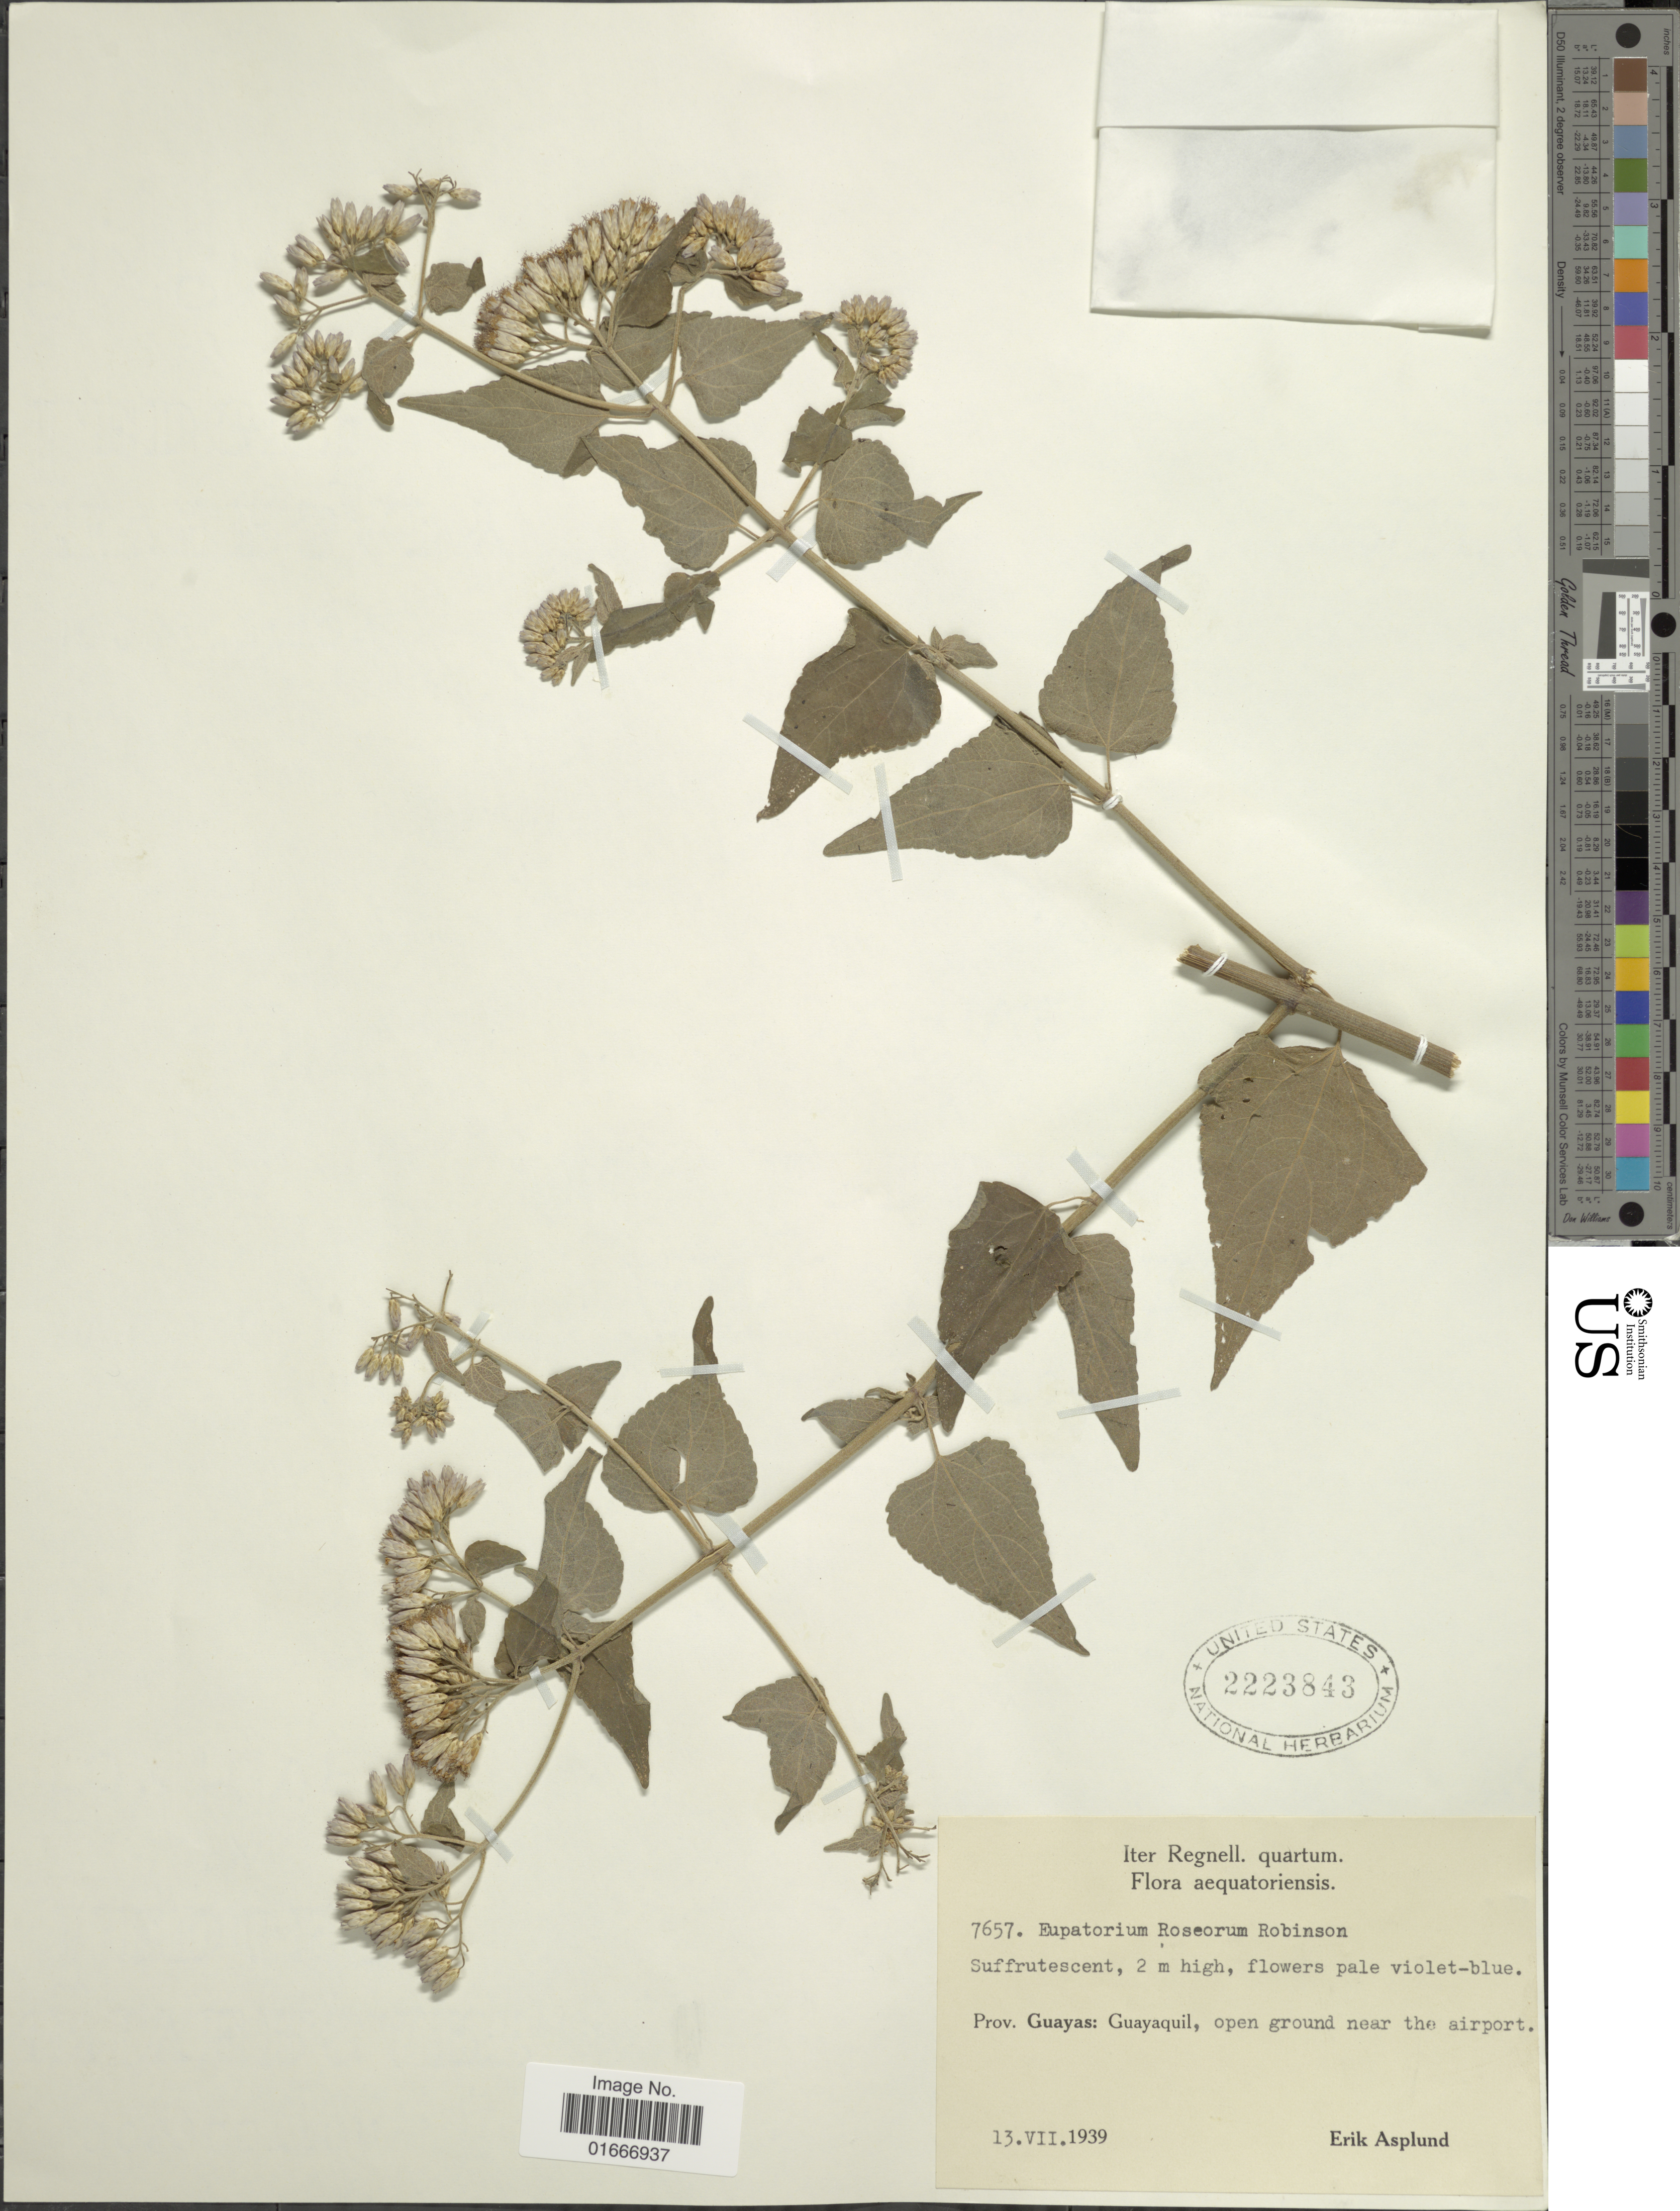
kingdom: Plantae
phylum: Tracheophyta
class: Magnoliopsida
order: Asterales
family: Asteraceae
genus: Chromolaena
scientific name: Chromolaena roseorum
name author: (B.L. Rob.) R.M. King & H. Rob.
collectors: E. Asplund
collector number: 7657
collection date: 1939-07-13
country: Ecuador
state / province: Guayas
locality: Prov. Guayaquil, open ground near the airport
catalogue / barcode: US 2223843